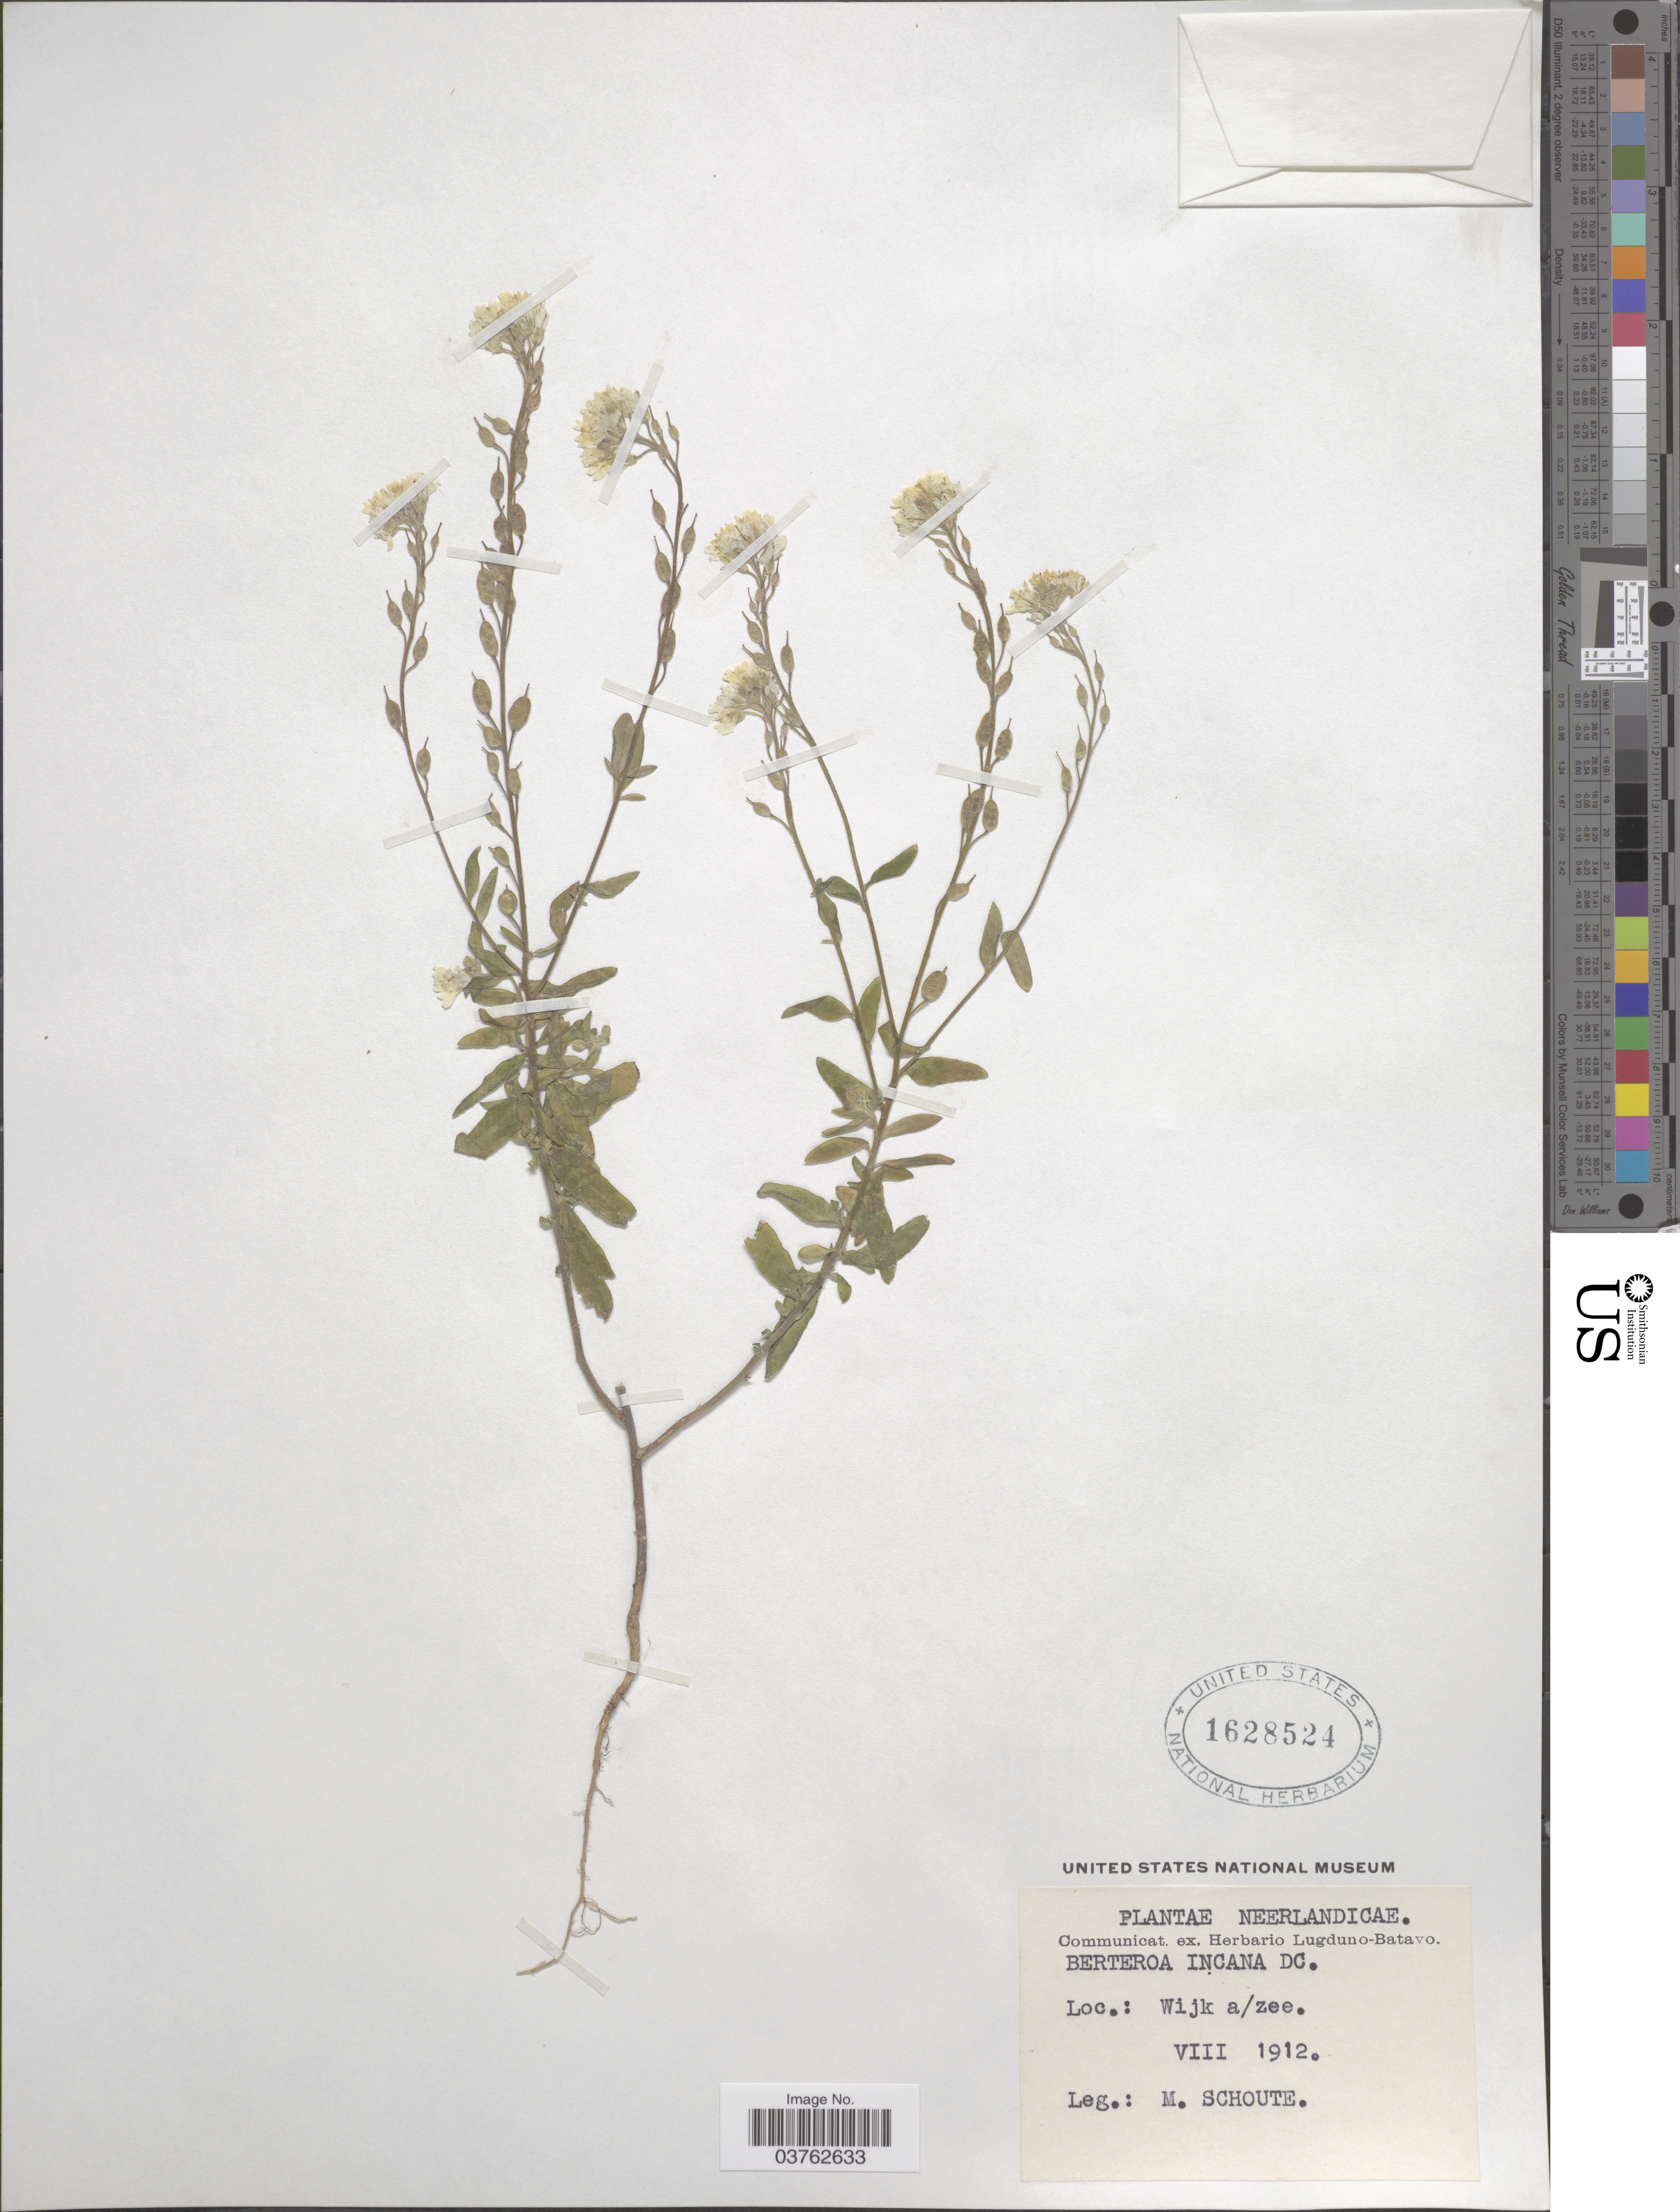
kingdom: Plantae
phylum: Tracheophyta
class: Magnoliopsida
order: Brassicales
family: Brassicaceae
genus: Berteroa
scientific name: Berteroa incana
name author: (L.) DC.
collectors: M. Schoute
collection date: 1912-08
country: Netherlands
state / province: Noord Holland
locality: Wijk a/zee.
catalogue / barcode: US 1628524